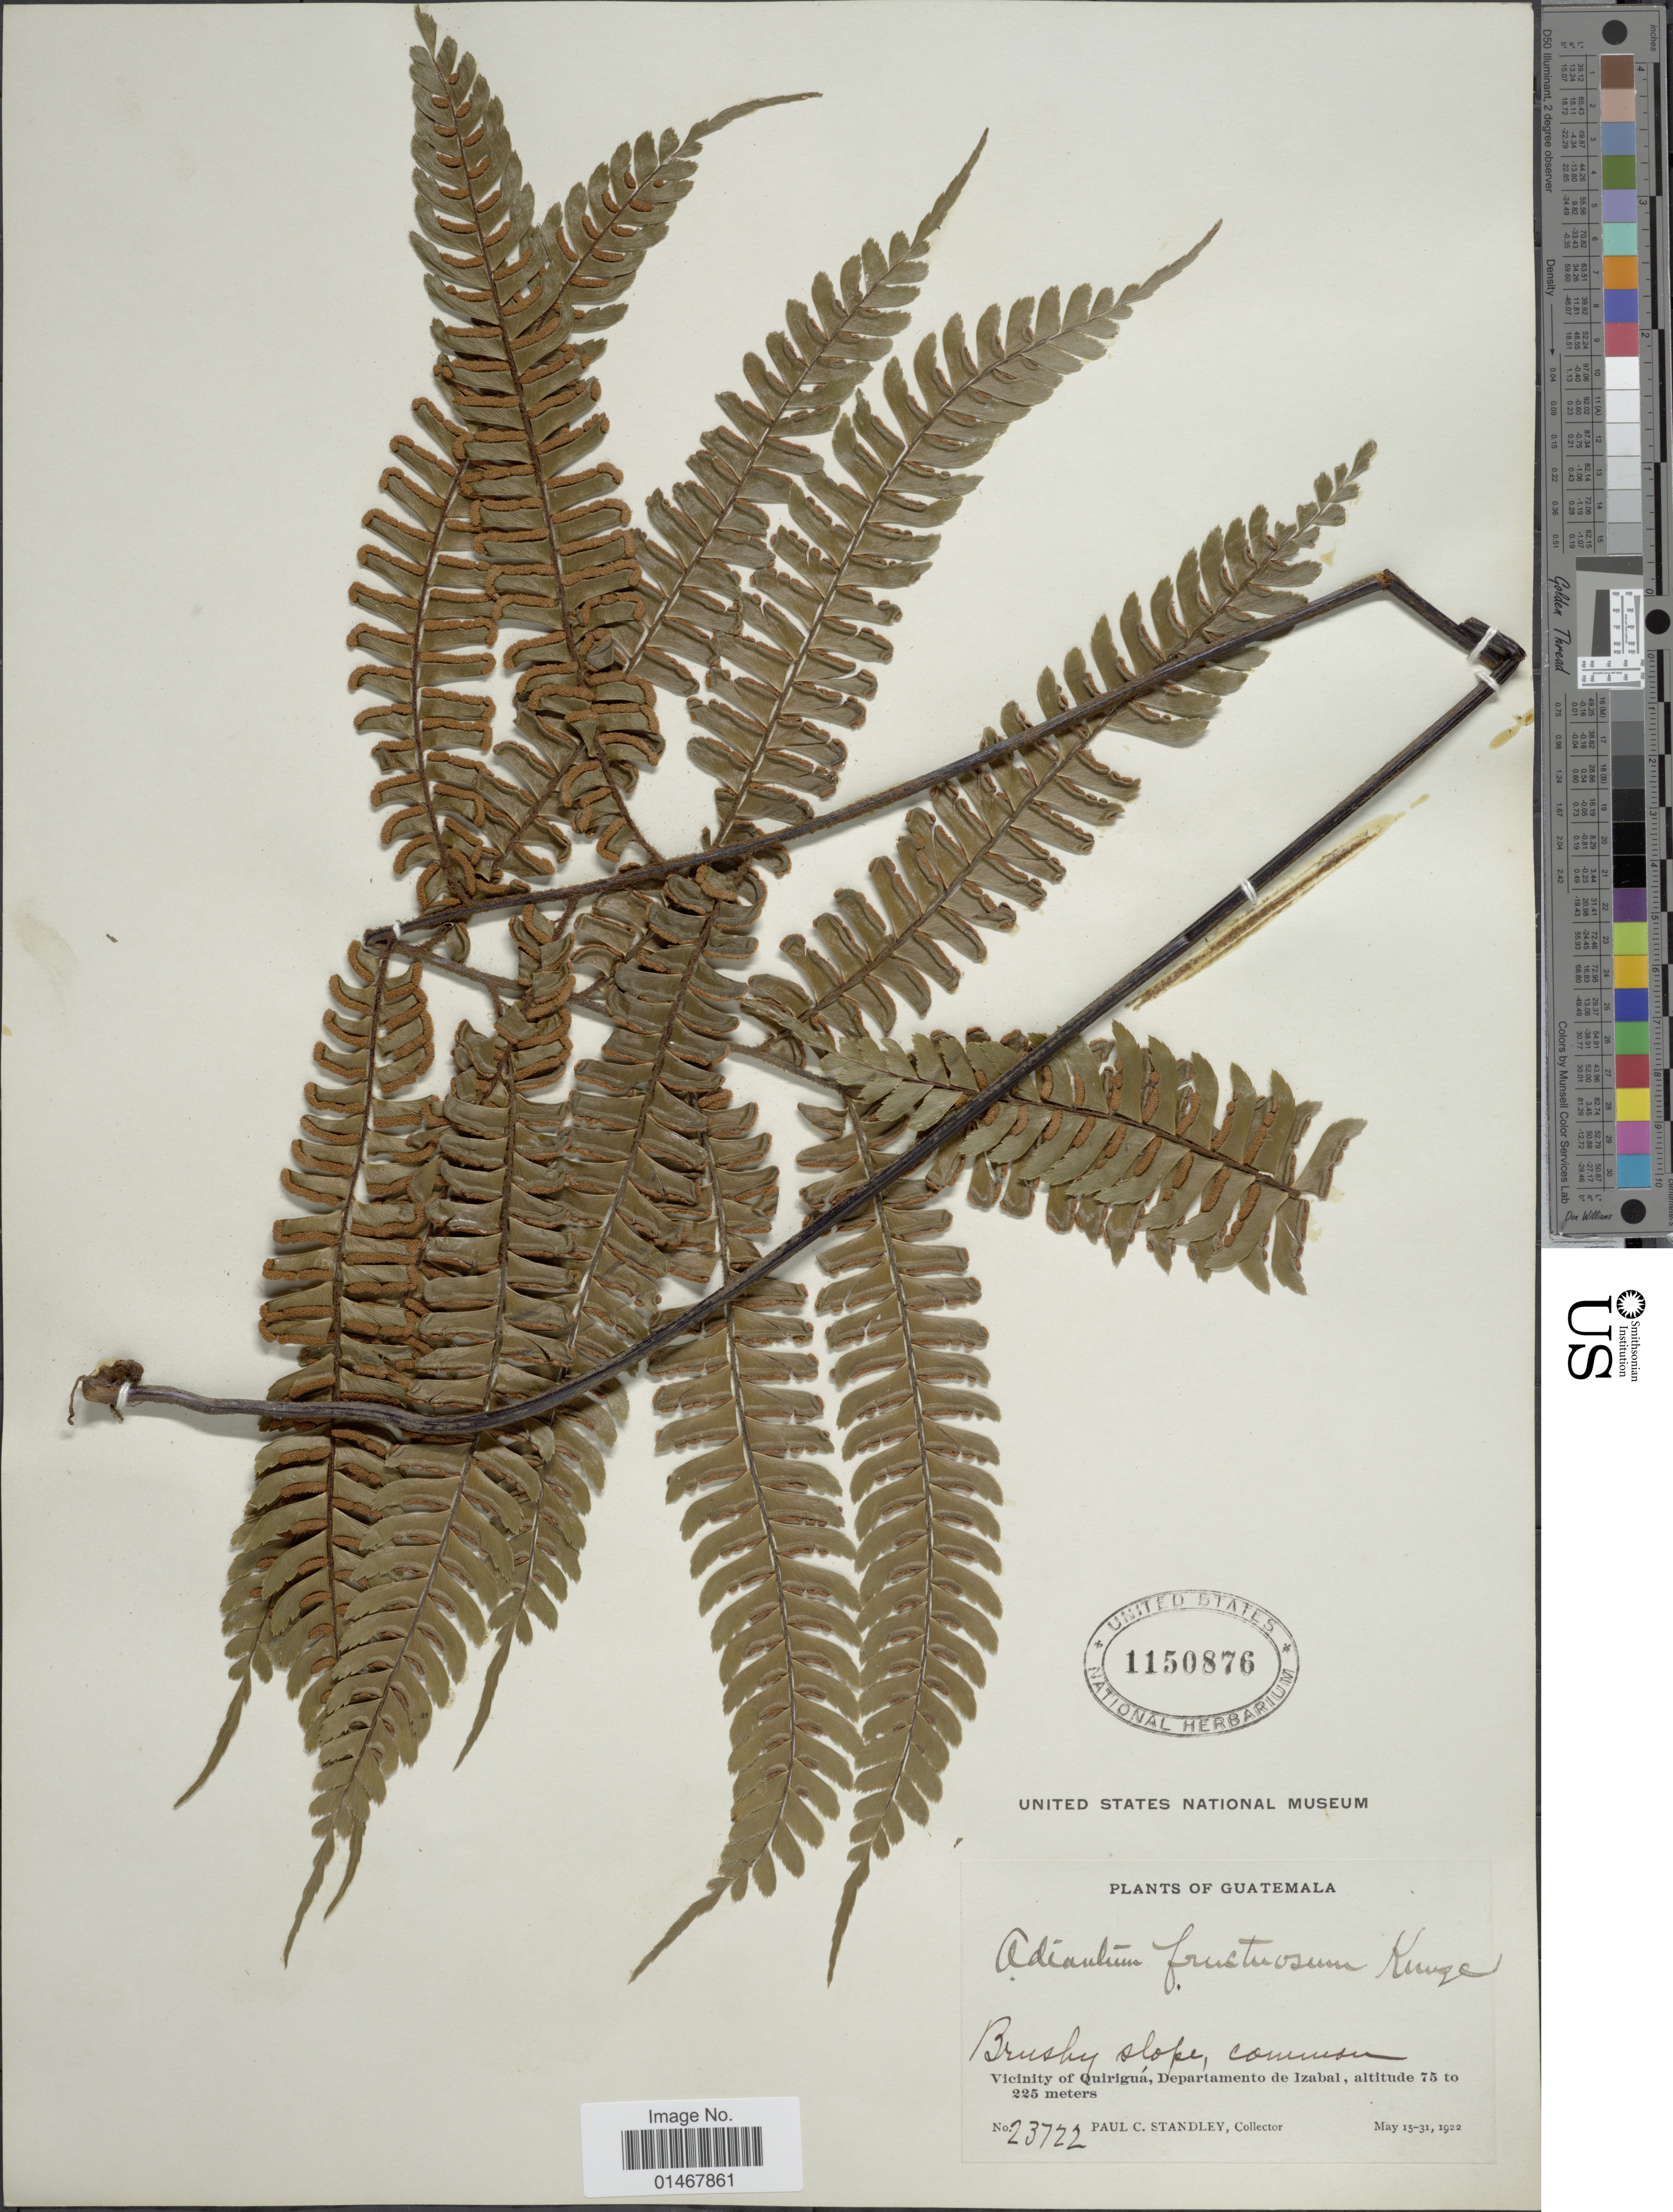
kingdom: Plantae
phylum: Tracheophyta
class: Polypodiopsida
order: Polypodiales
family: Pteridaceae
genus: Adiantum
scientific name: Adiantum pulverulentum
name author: L.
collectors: P. C. Standley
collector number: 23722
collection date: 1922-05-15/1922-05-31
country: Guatemala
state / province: Izabal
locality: Vicinity of Quirigua, Departamento de Izabal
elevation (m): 75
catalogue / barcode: US 1150876